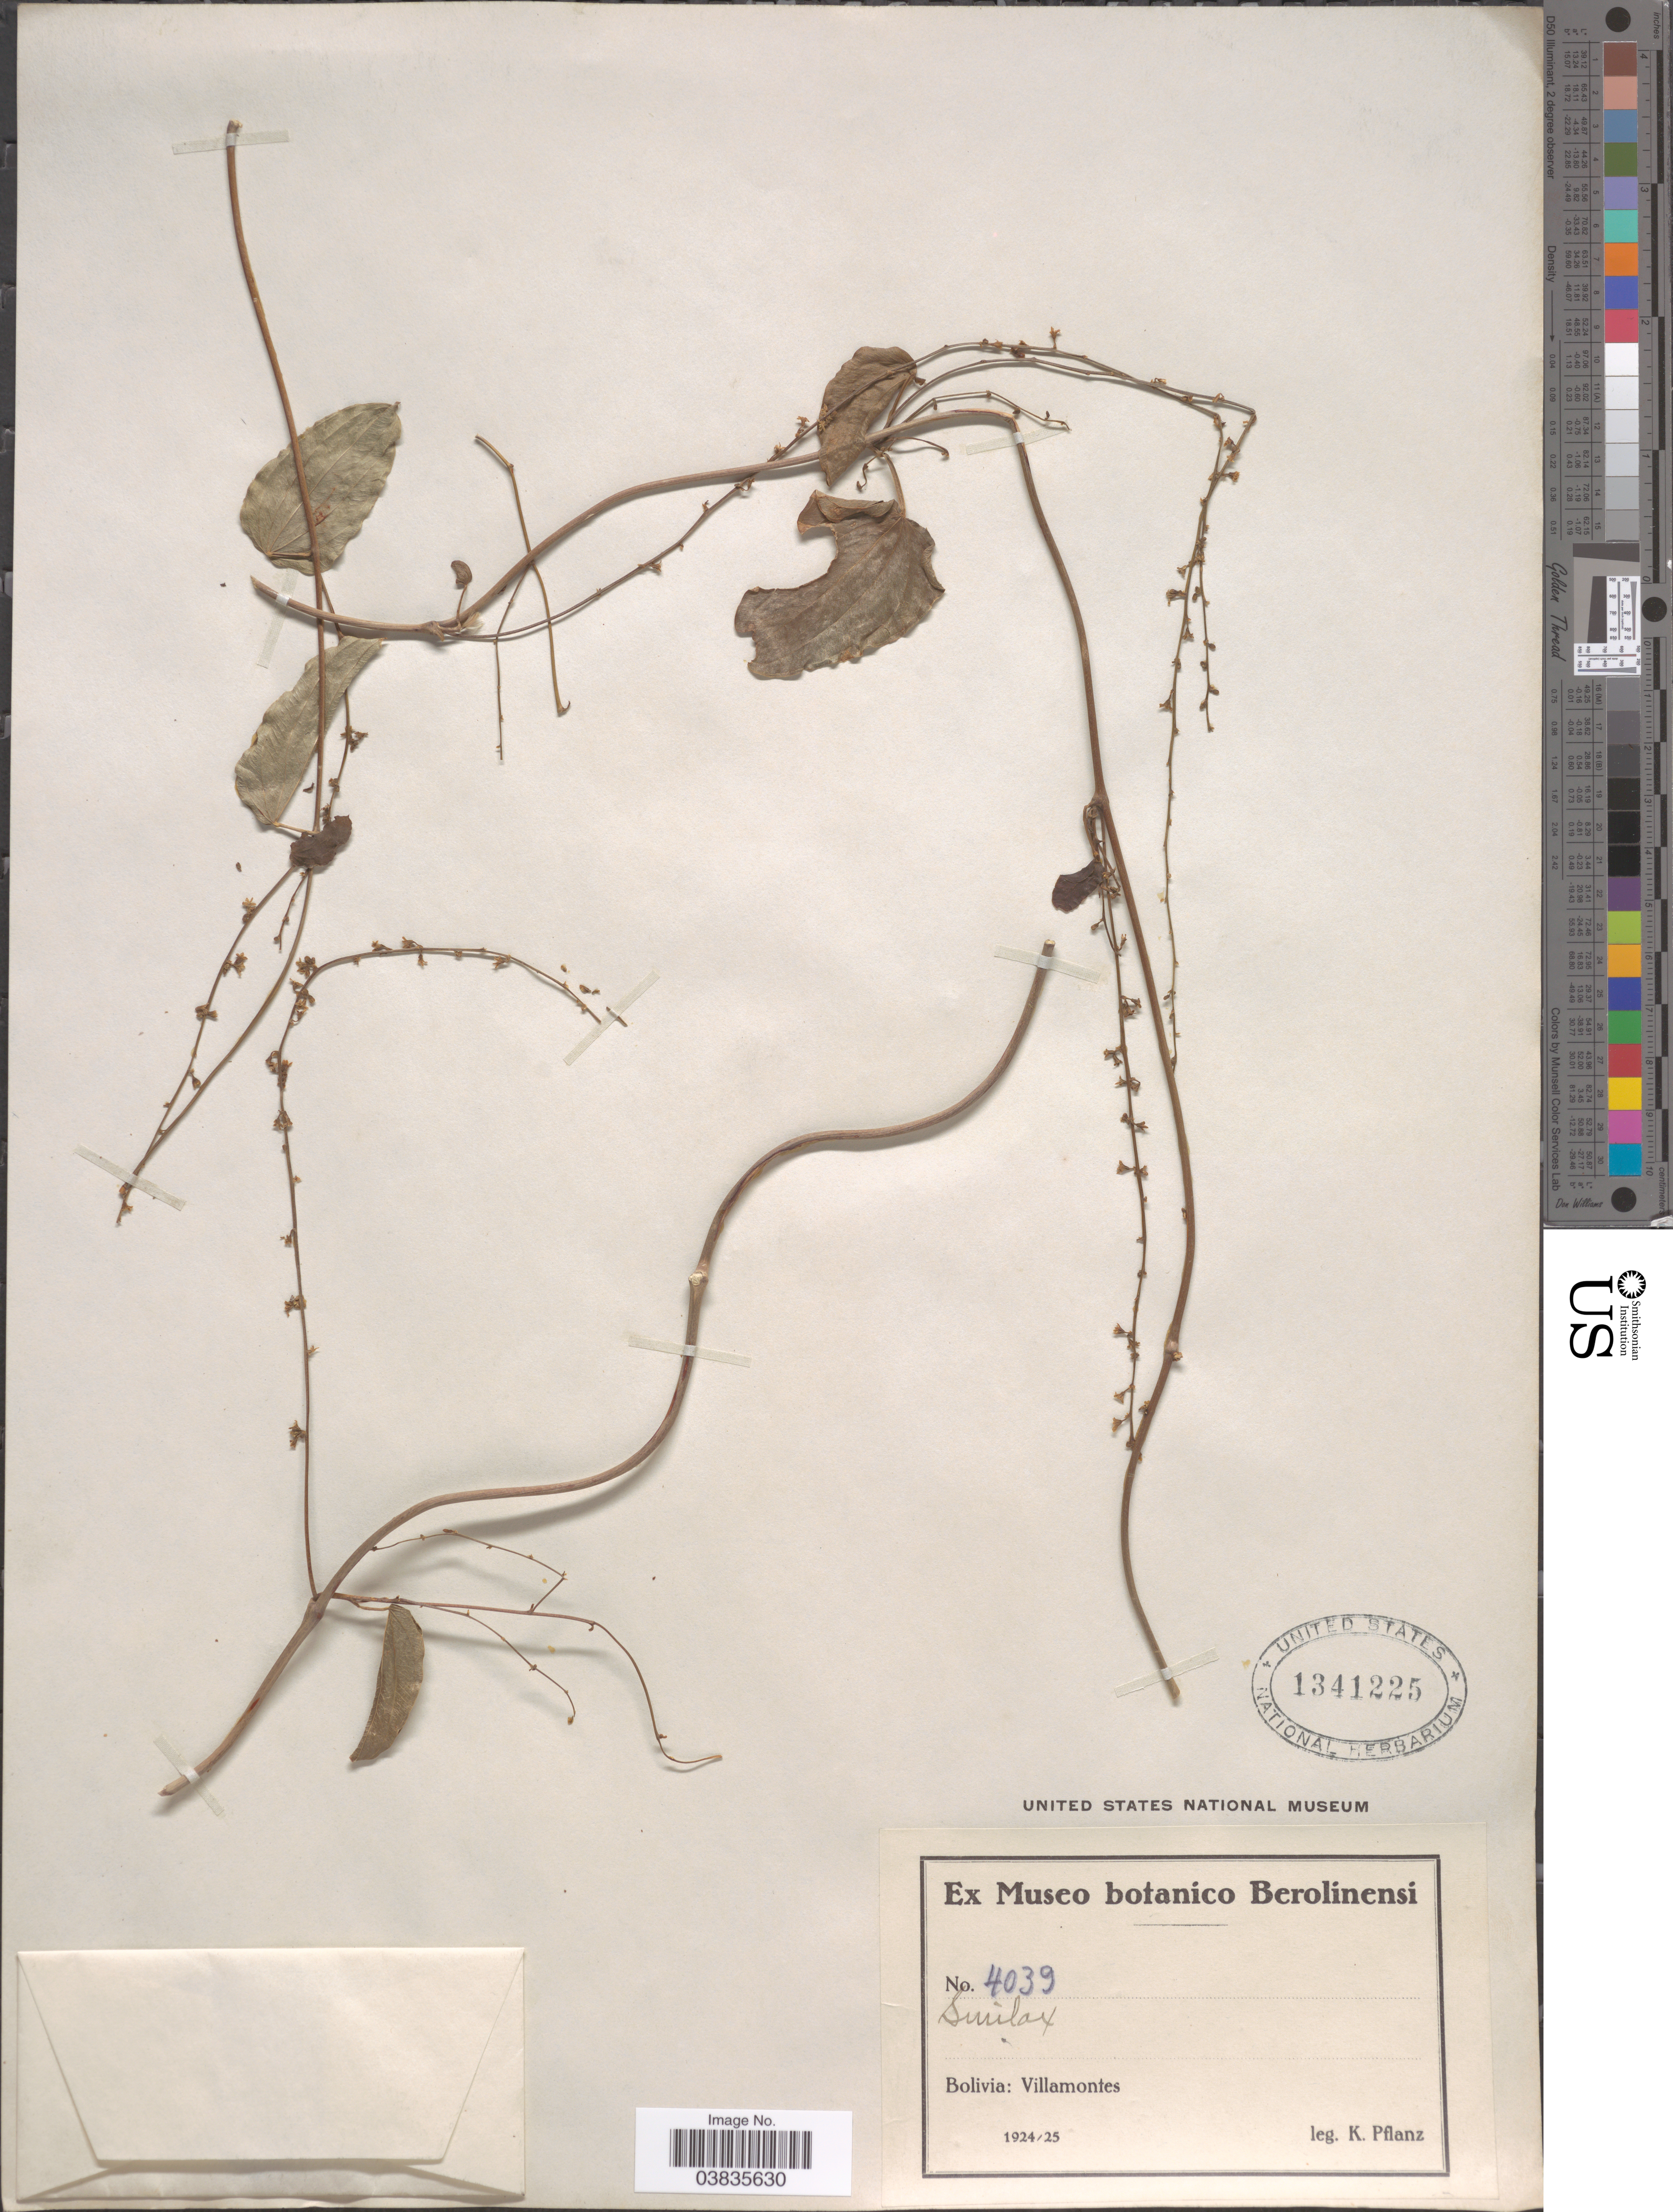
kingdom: Plantae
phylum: Tracheophyta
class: Liliopsida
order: Dioscoreales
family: Dioscoreaceae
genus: Dioscorea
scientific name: Dioscorea sp.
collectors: K. Pflanz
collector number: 4039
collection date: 1924/1925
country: Bolivia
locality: Villamontes.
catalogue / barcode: US 1341225